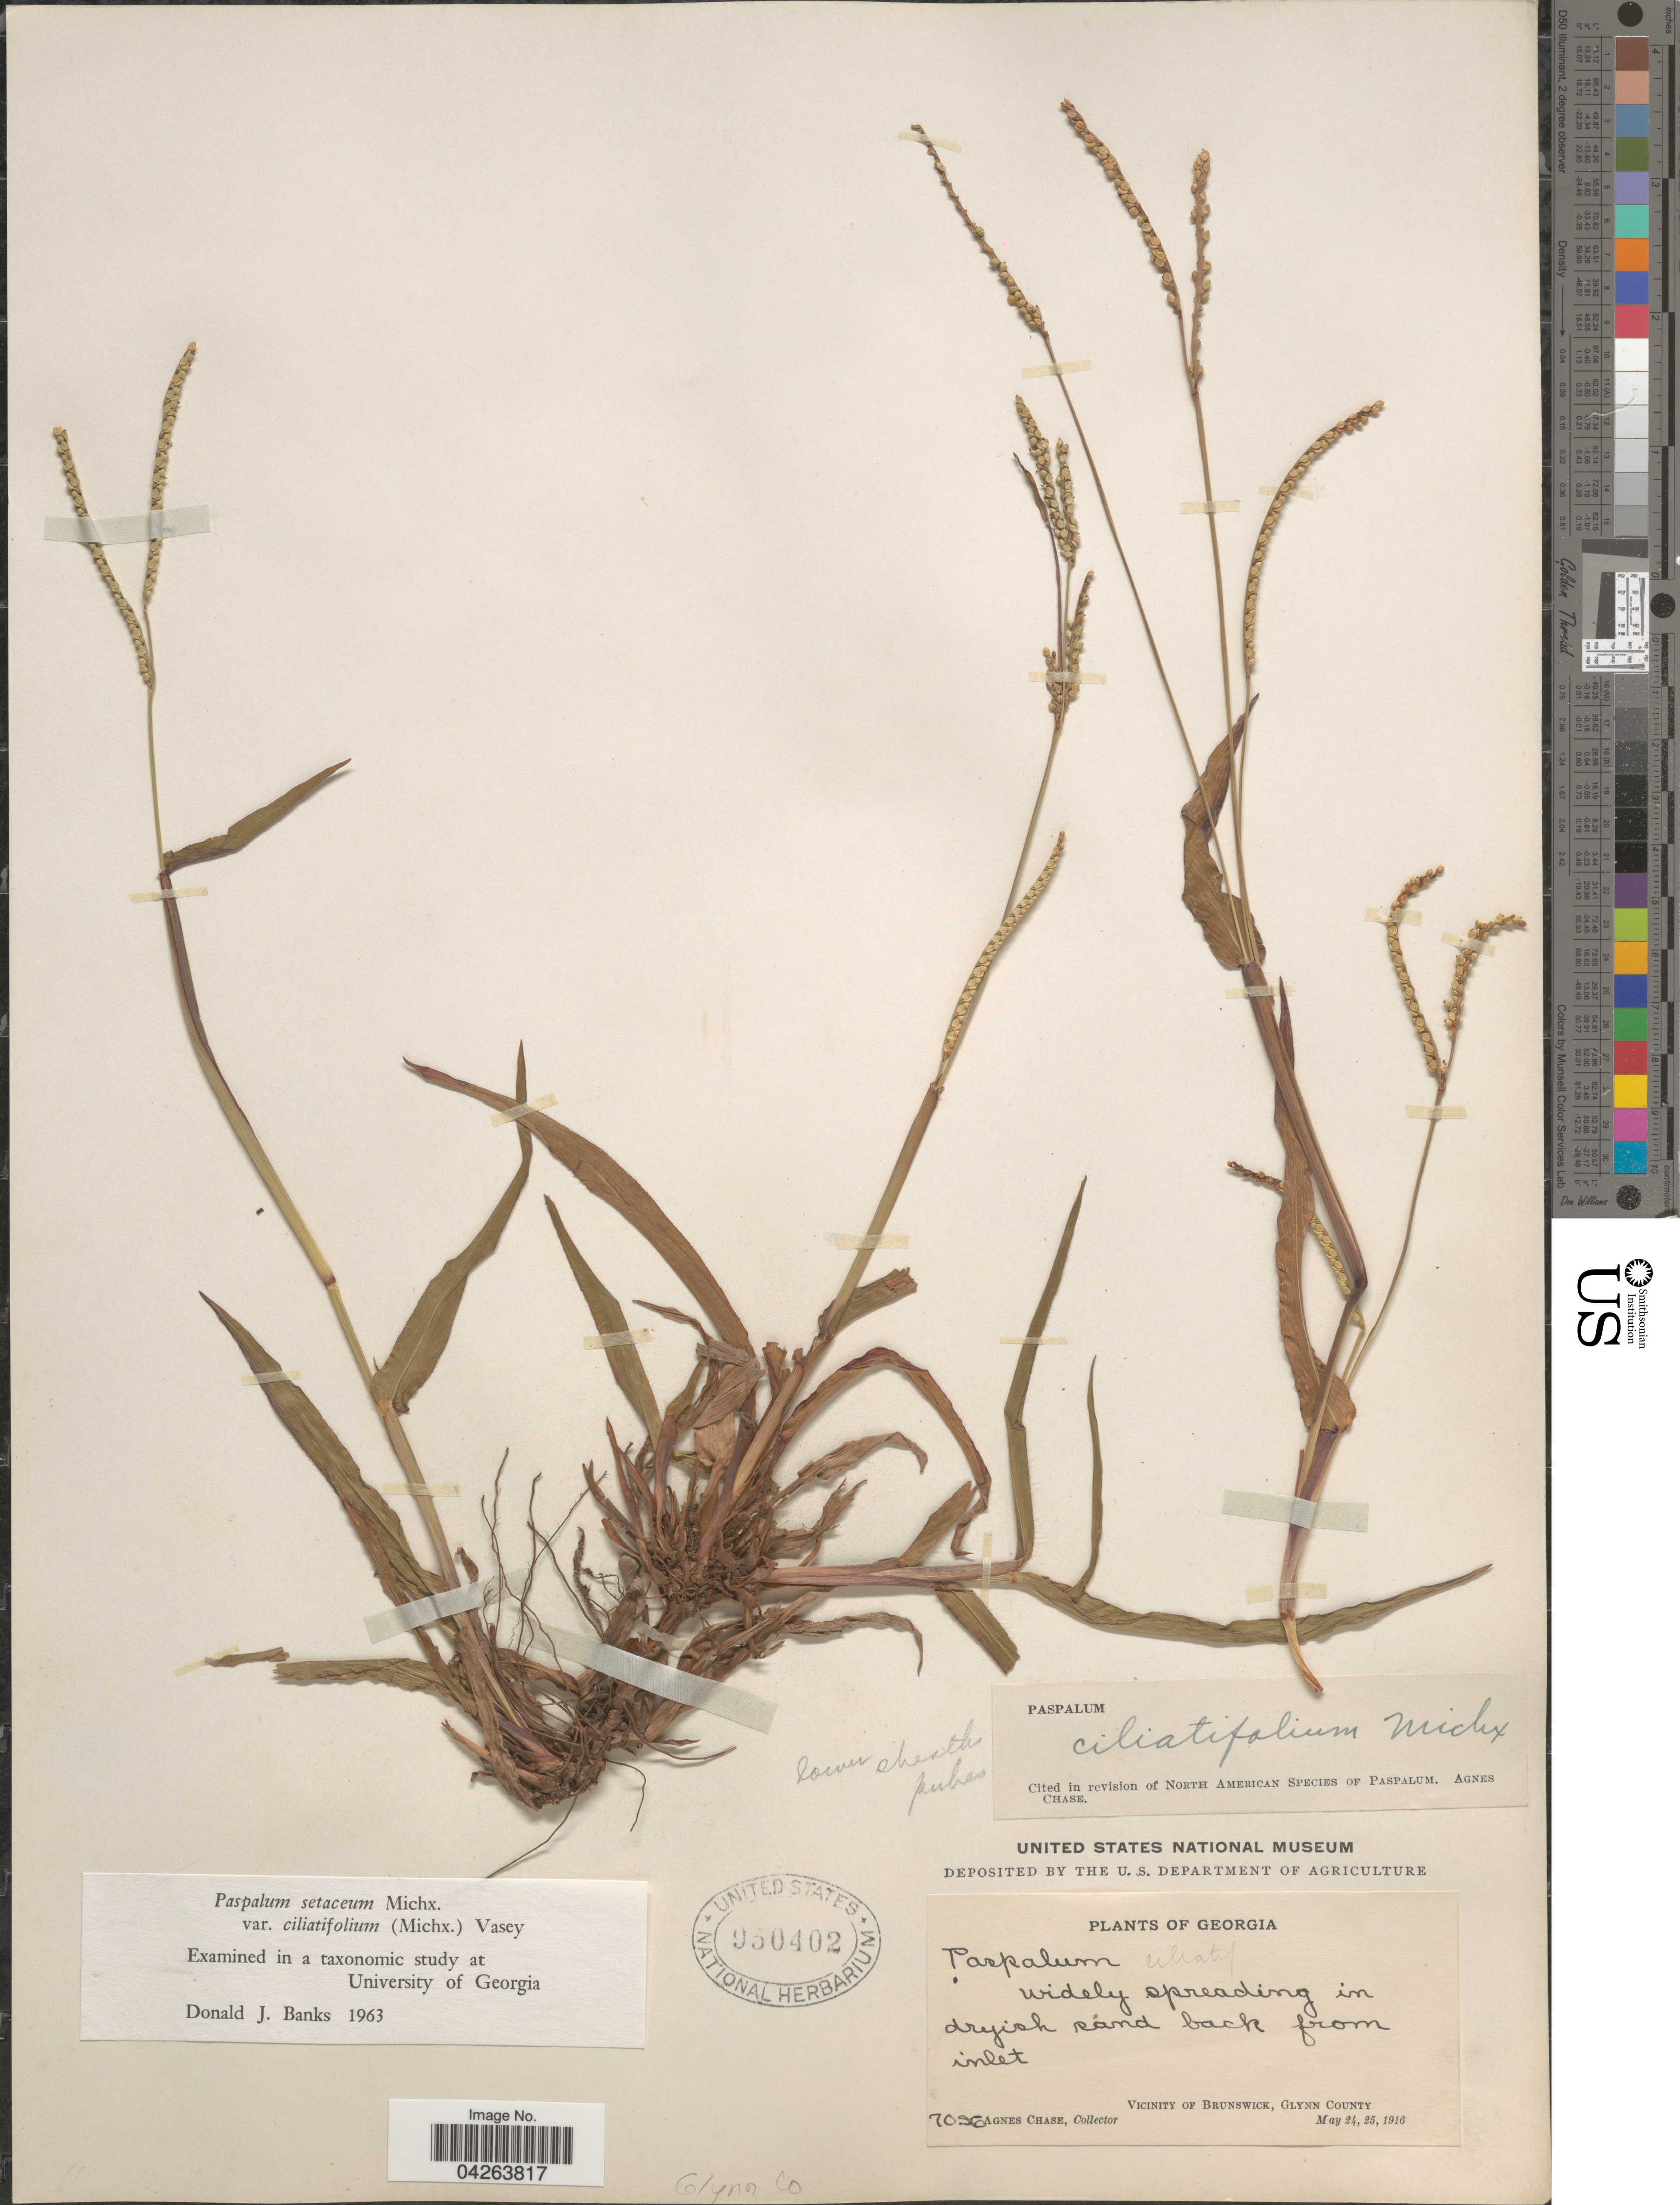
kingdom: Plantae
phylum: Tracheophyta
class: Liliopsida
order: Poales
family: Poaceae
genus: Paspalum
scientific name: Paspalum setaceum var. ciliatifolium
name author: (Michx.) Vasey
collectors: A. Chase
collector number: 7096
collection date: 1916-05-24/1916-05-25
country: United States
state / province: Georgia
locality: Vicinity of Brunswick, Glynn County.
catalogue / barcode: US 950402